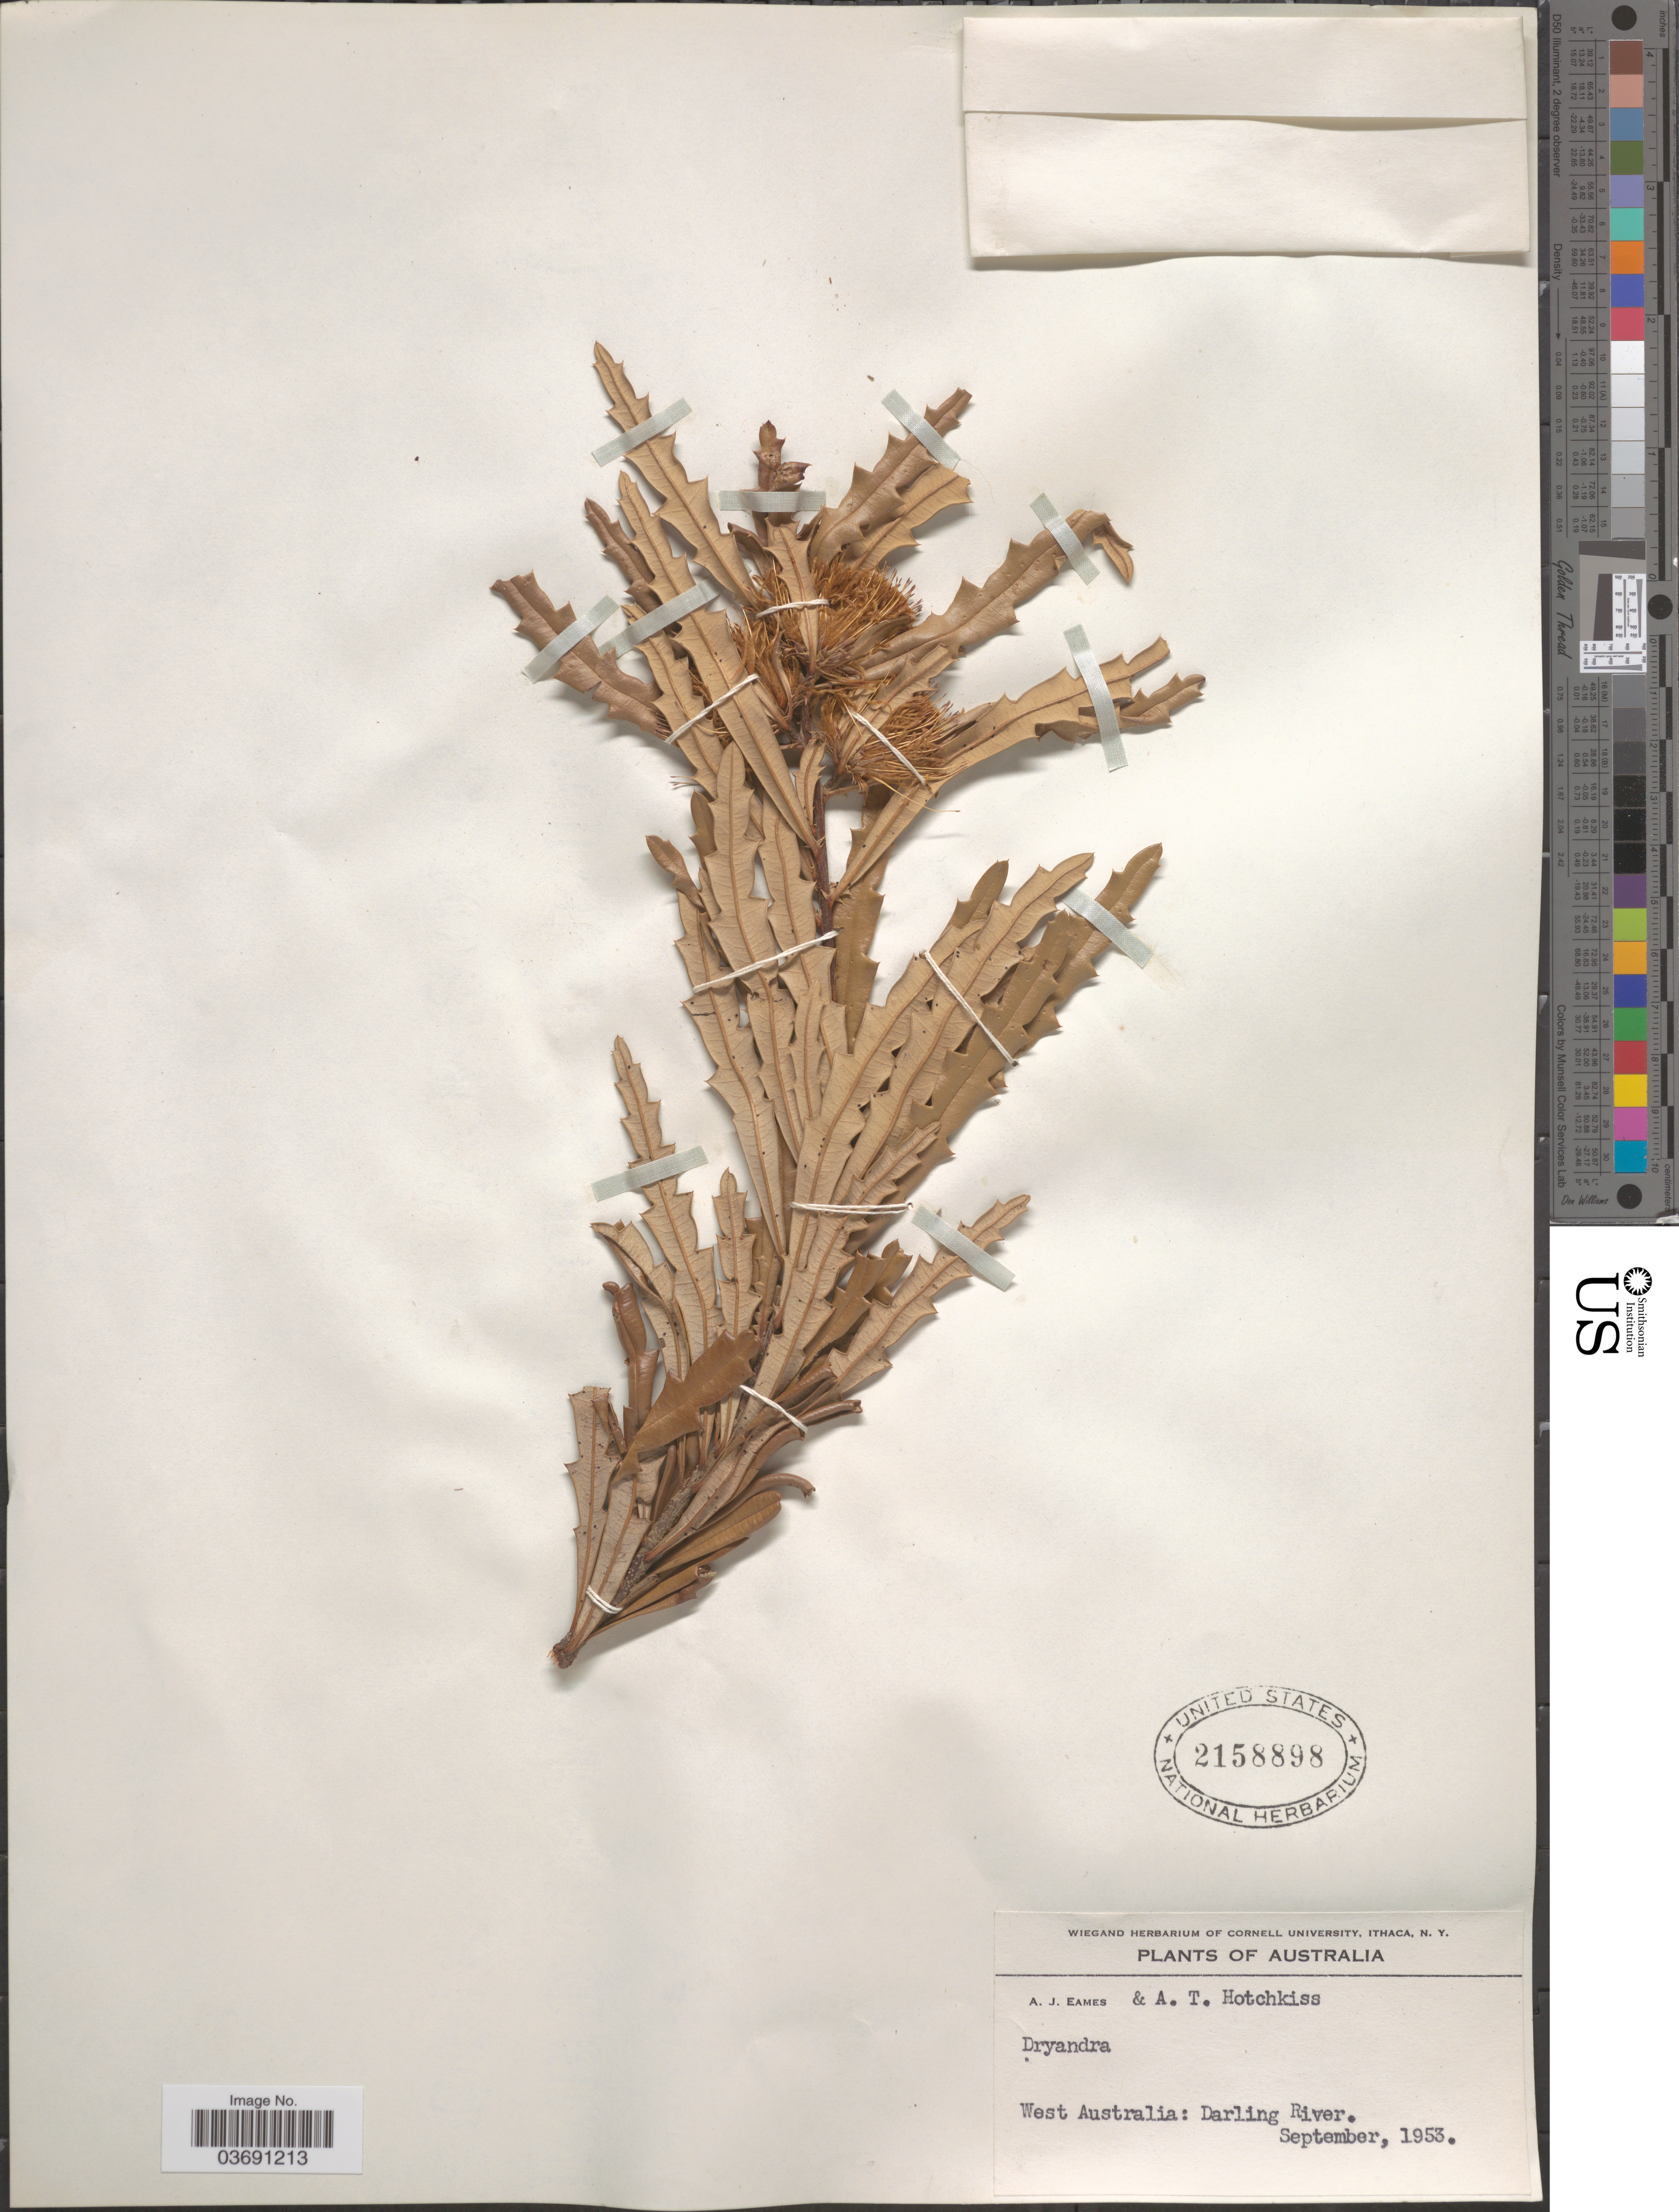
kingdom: Plantae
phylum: Tracheophyta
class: Magnoliopsida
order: Proteales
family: Proteaceae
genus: Dryandra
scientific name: Dryandra sp.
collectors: A. J. Eames & A. Hotchkiss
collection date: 1953-09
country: Australia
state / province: Western Australia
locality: West Australia: Darling River.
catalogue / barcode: US 2158898